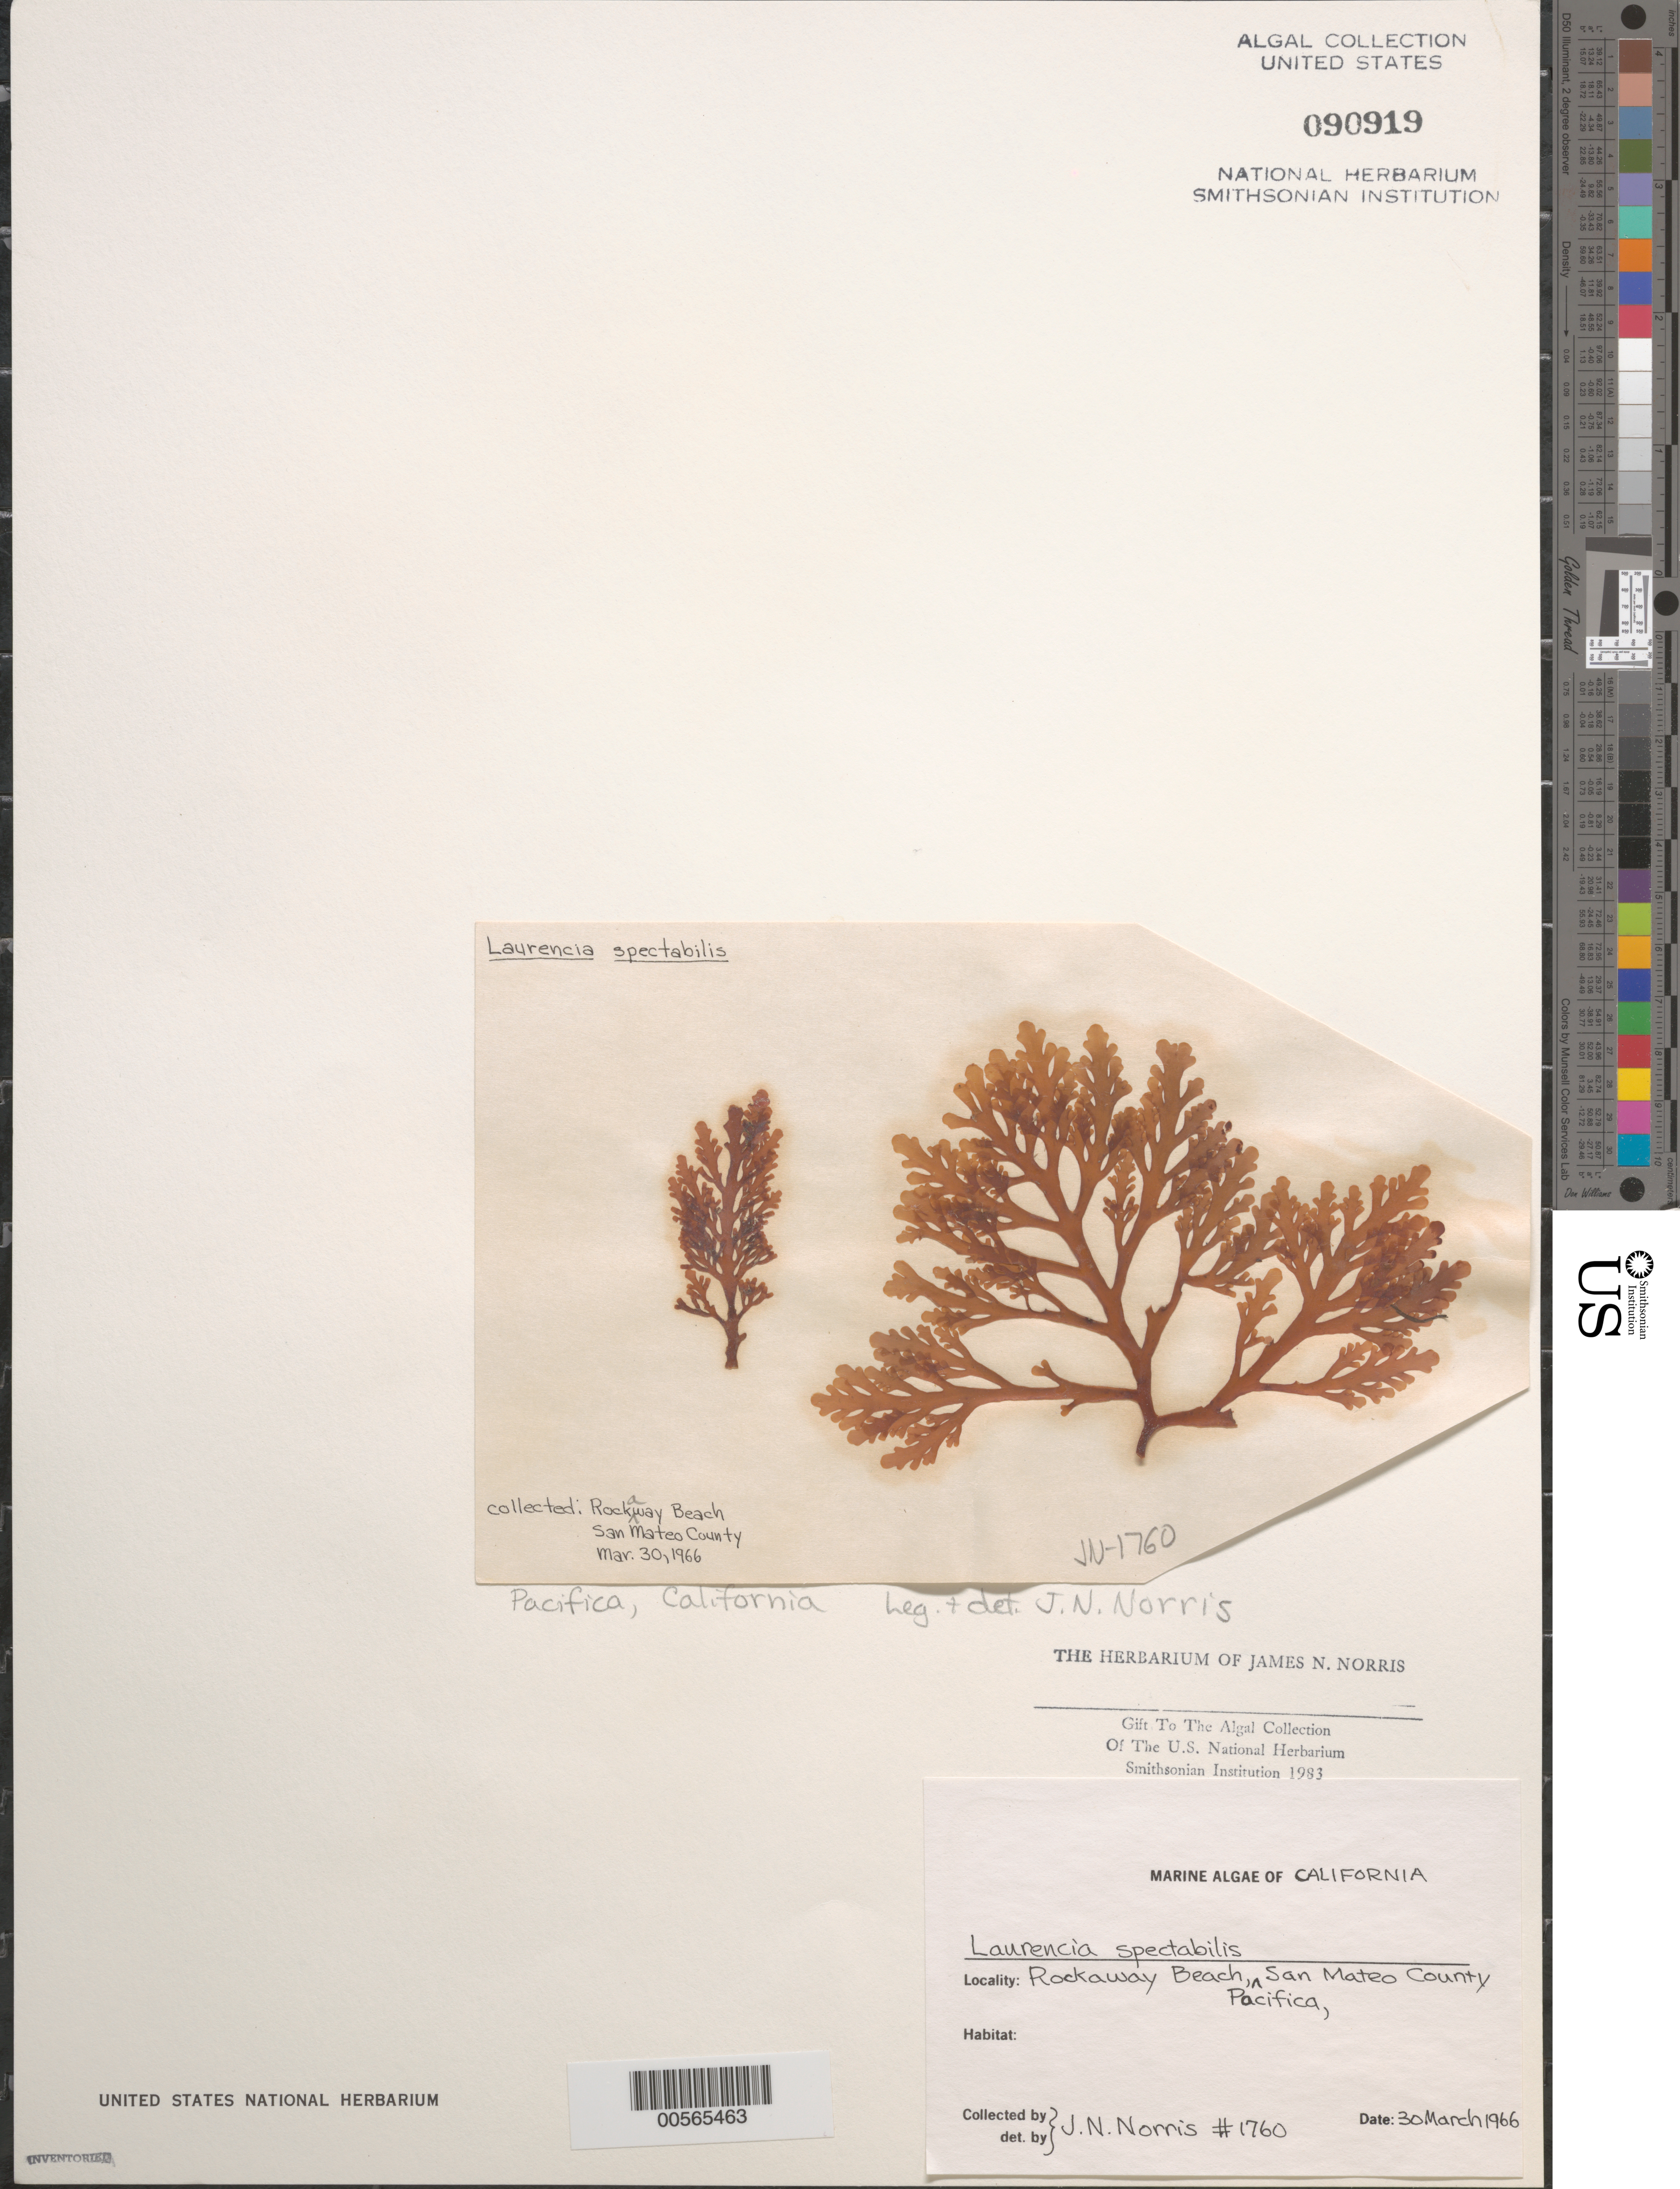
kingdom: Plantae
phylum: Rhodophyta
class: Florideophyceae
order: Ceramiales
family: Rhodomelaceae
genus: Osmundea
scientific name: Osmundea spectabilis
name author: (Postels & Rupr.) K.W. Nam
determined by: Algae name updating Project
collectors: J. N. Norris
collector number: JN-1760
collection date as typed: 30 Mar 1966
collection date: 1966-03-30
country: United States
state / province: California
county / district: San Mateo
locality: Rockaway Beach, Pacifica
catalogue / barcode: US 90919